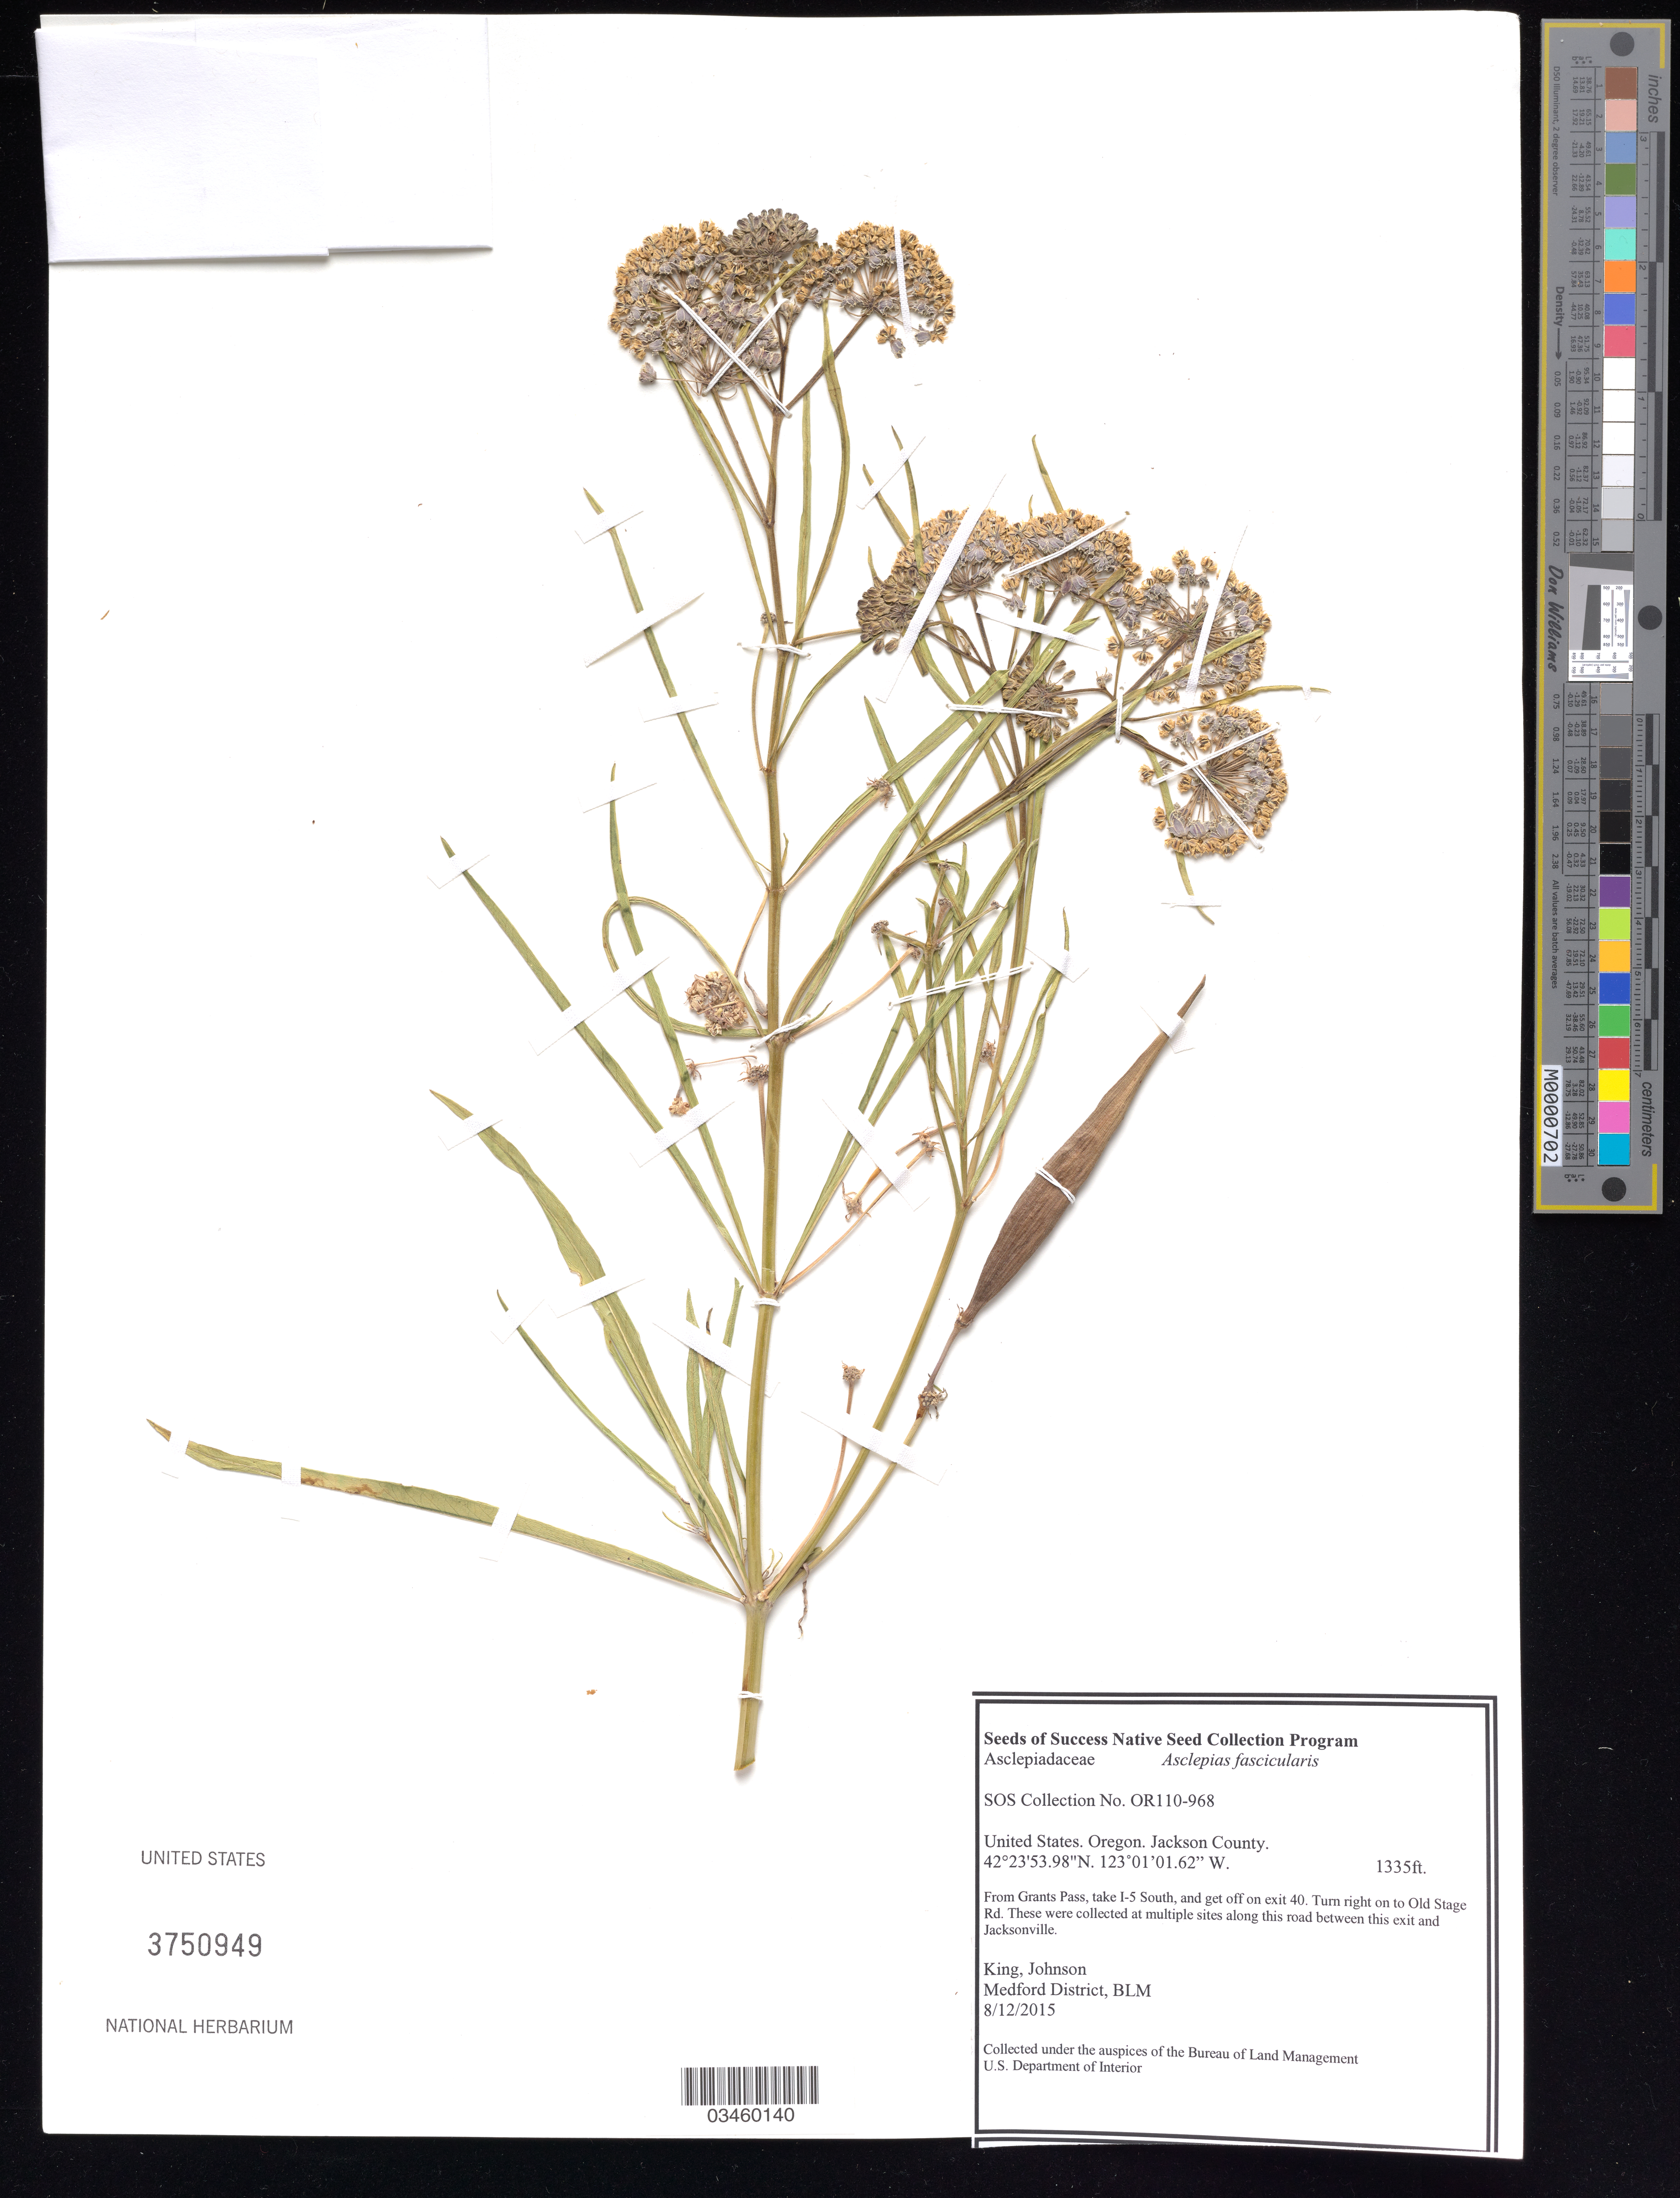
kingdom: Plantae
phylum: Tracheophyta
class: Magnoliopsida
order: Gentianales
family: Apocynaceae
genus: Asclepias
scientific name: Asclepias fascicularis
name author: Decne.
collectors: King, -- & -- Johnson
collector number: OR110-968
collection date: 2015-08-12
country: United States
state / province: Oregon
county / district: Jackson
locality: Along Old Stage Rd. between exit and Jacksonville.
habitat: oak savannah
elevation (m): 407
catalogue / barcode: US 3750949